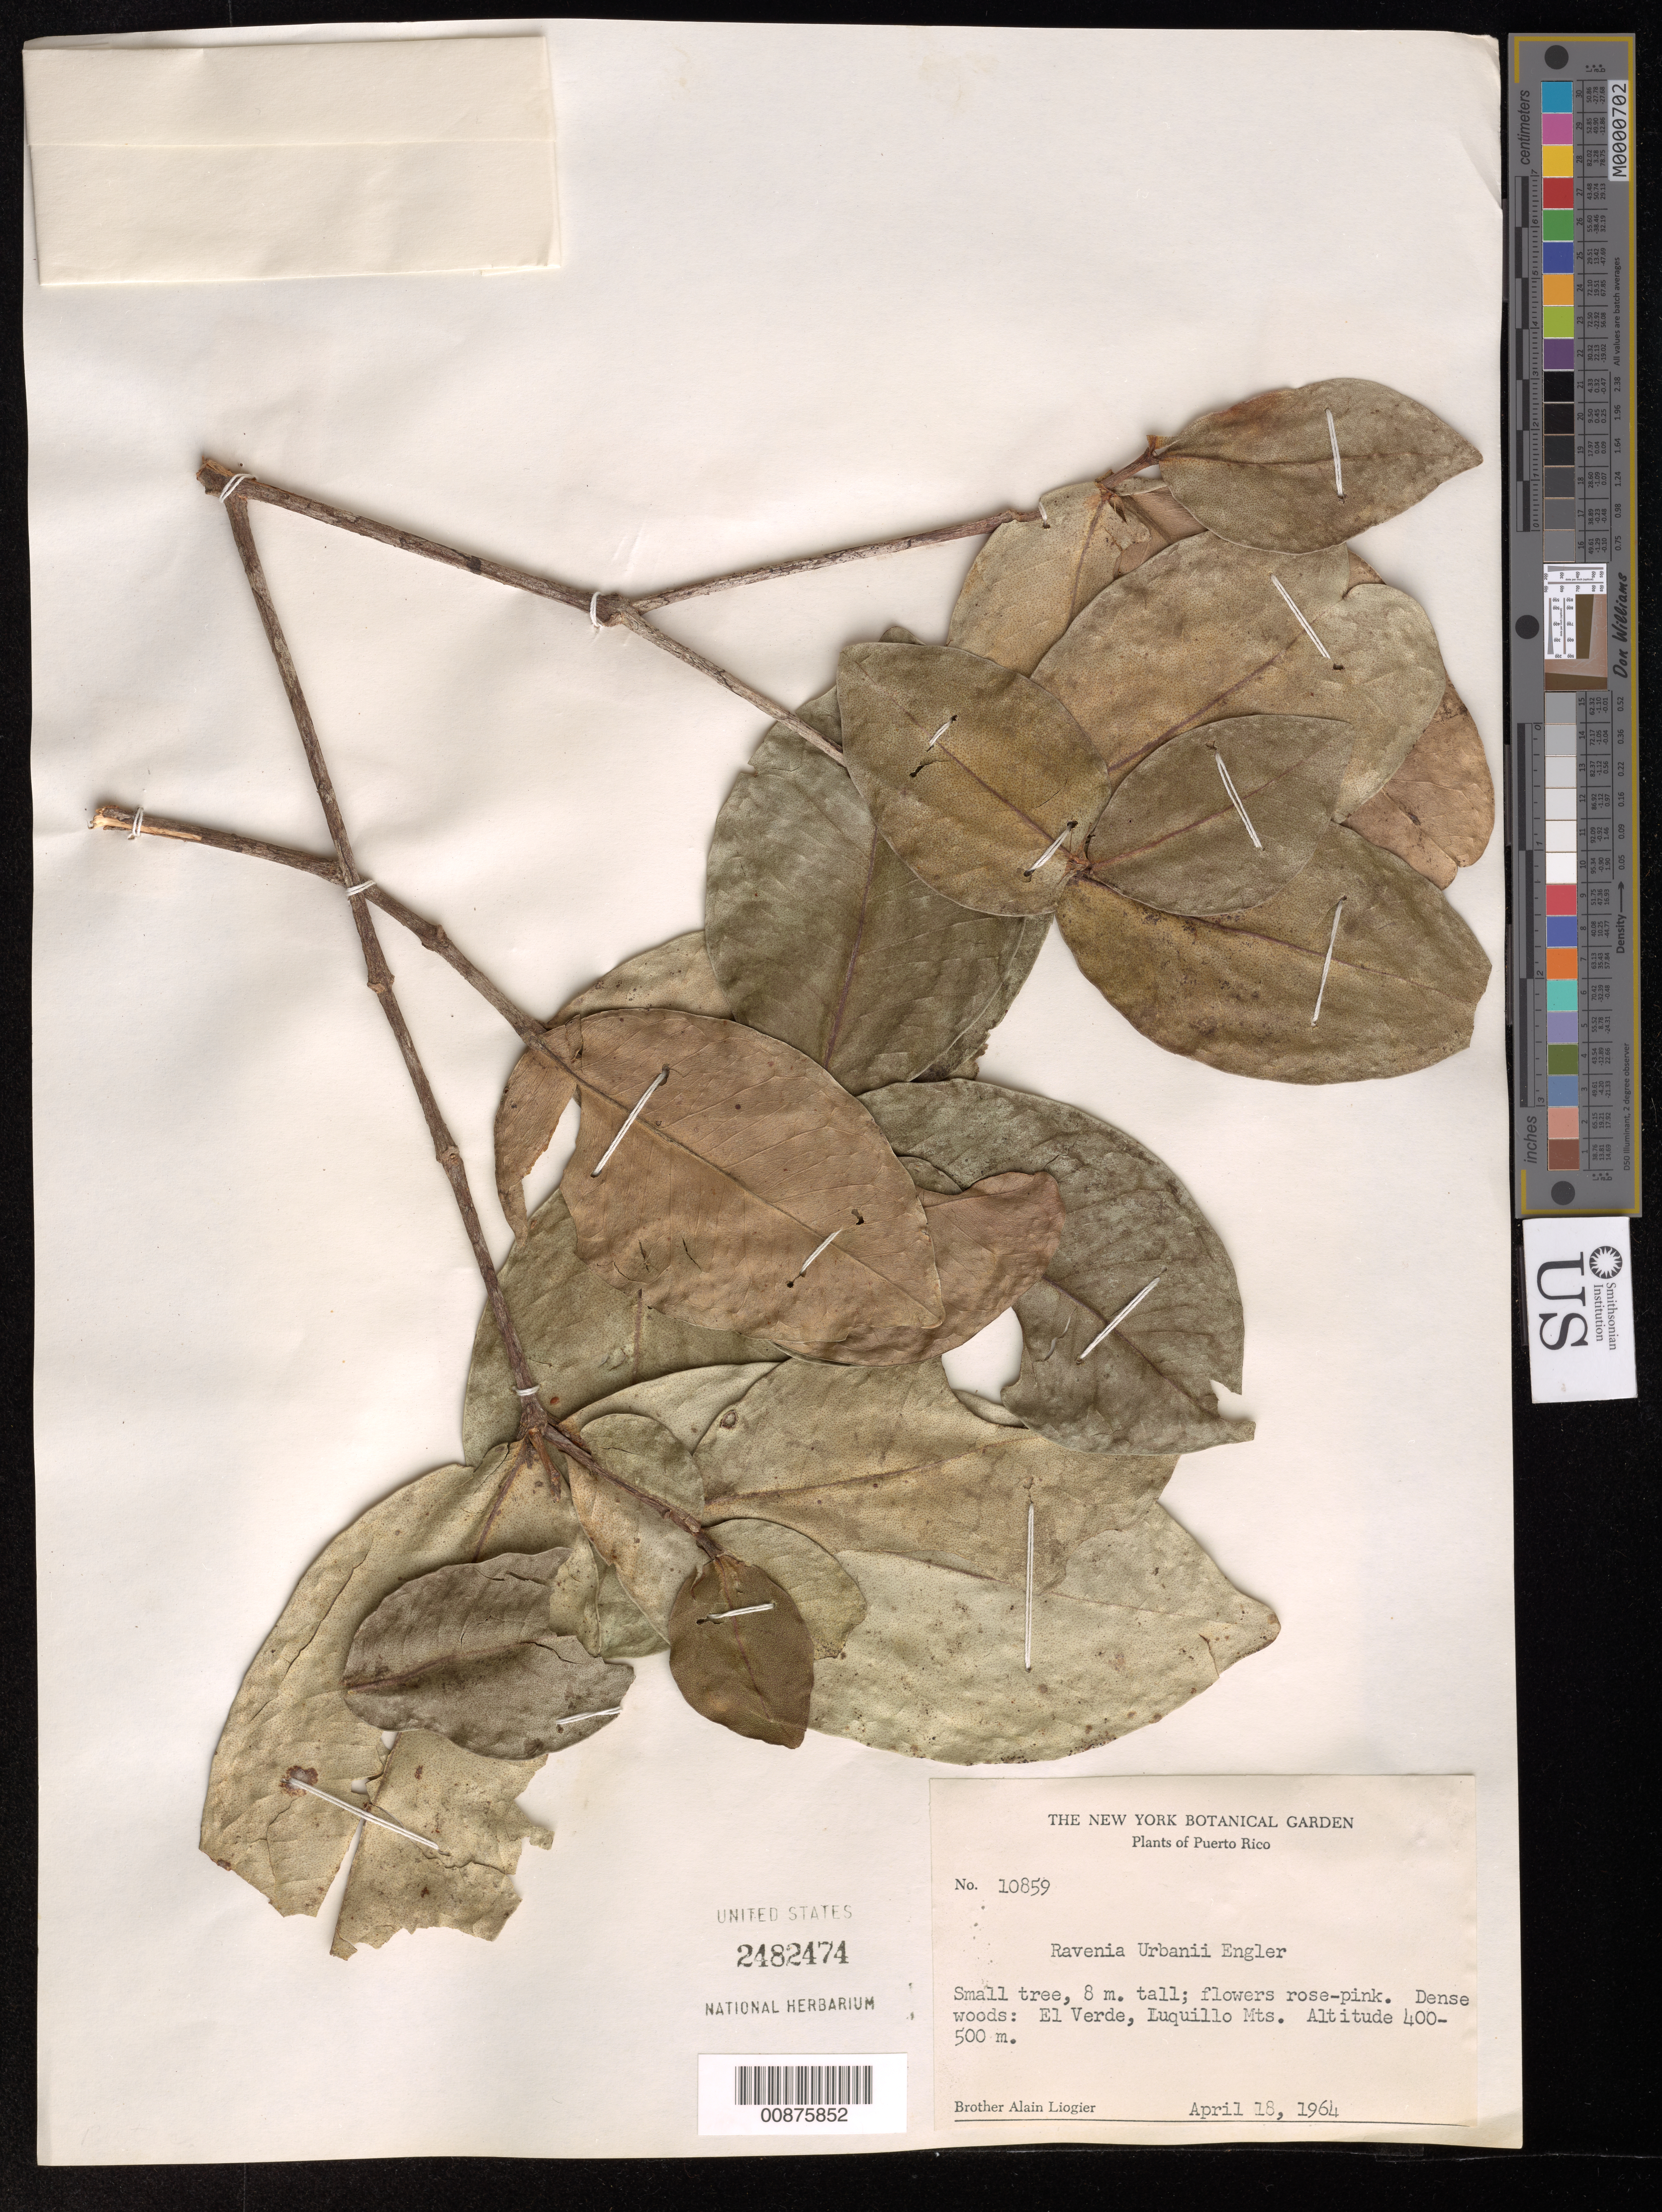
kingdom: Plantae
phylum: Tracheophyta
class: Magnoliopsida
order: Sapindales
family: Rutaceae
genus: Ravenia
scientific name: Ravenia urbani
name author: Engl.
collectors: A. H. Liogier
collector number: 10859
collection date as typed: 18 Apr 1964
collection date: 1964-04-18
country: Puerto Rico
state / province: Río Grande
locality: El Verde, Luquillo Mts.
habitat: dense woods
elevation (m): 400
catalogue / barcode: US 2482474